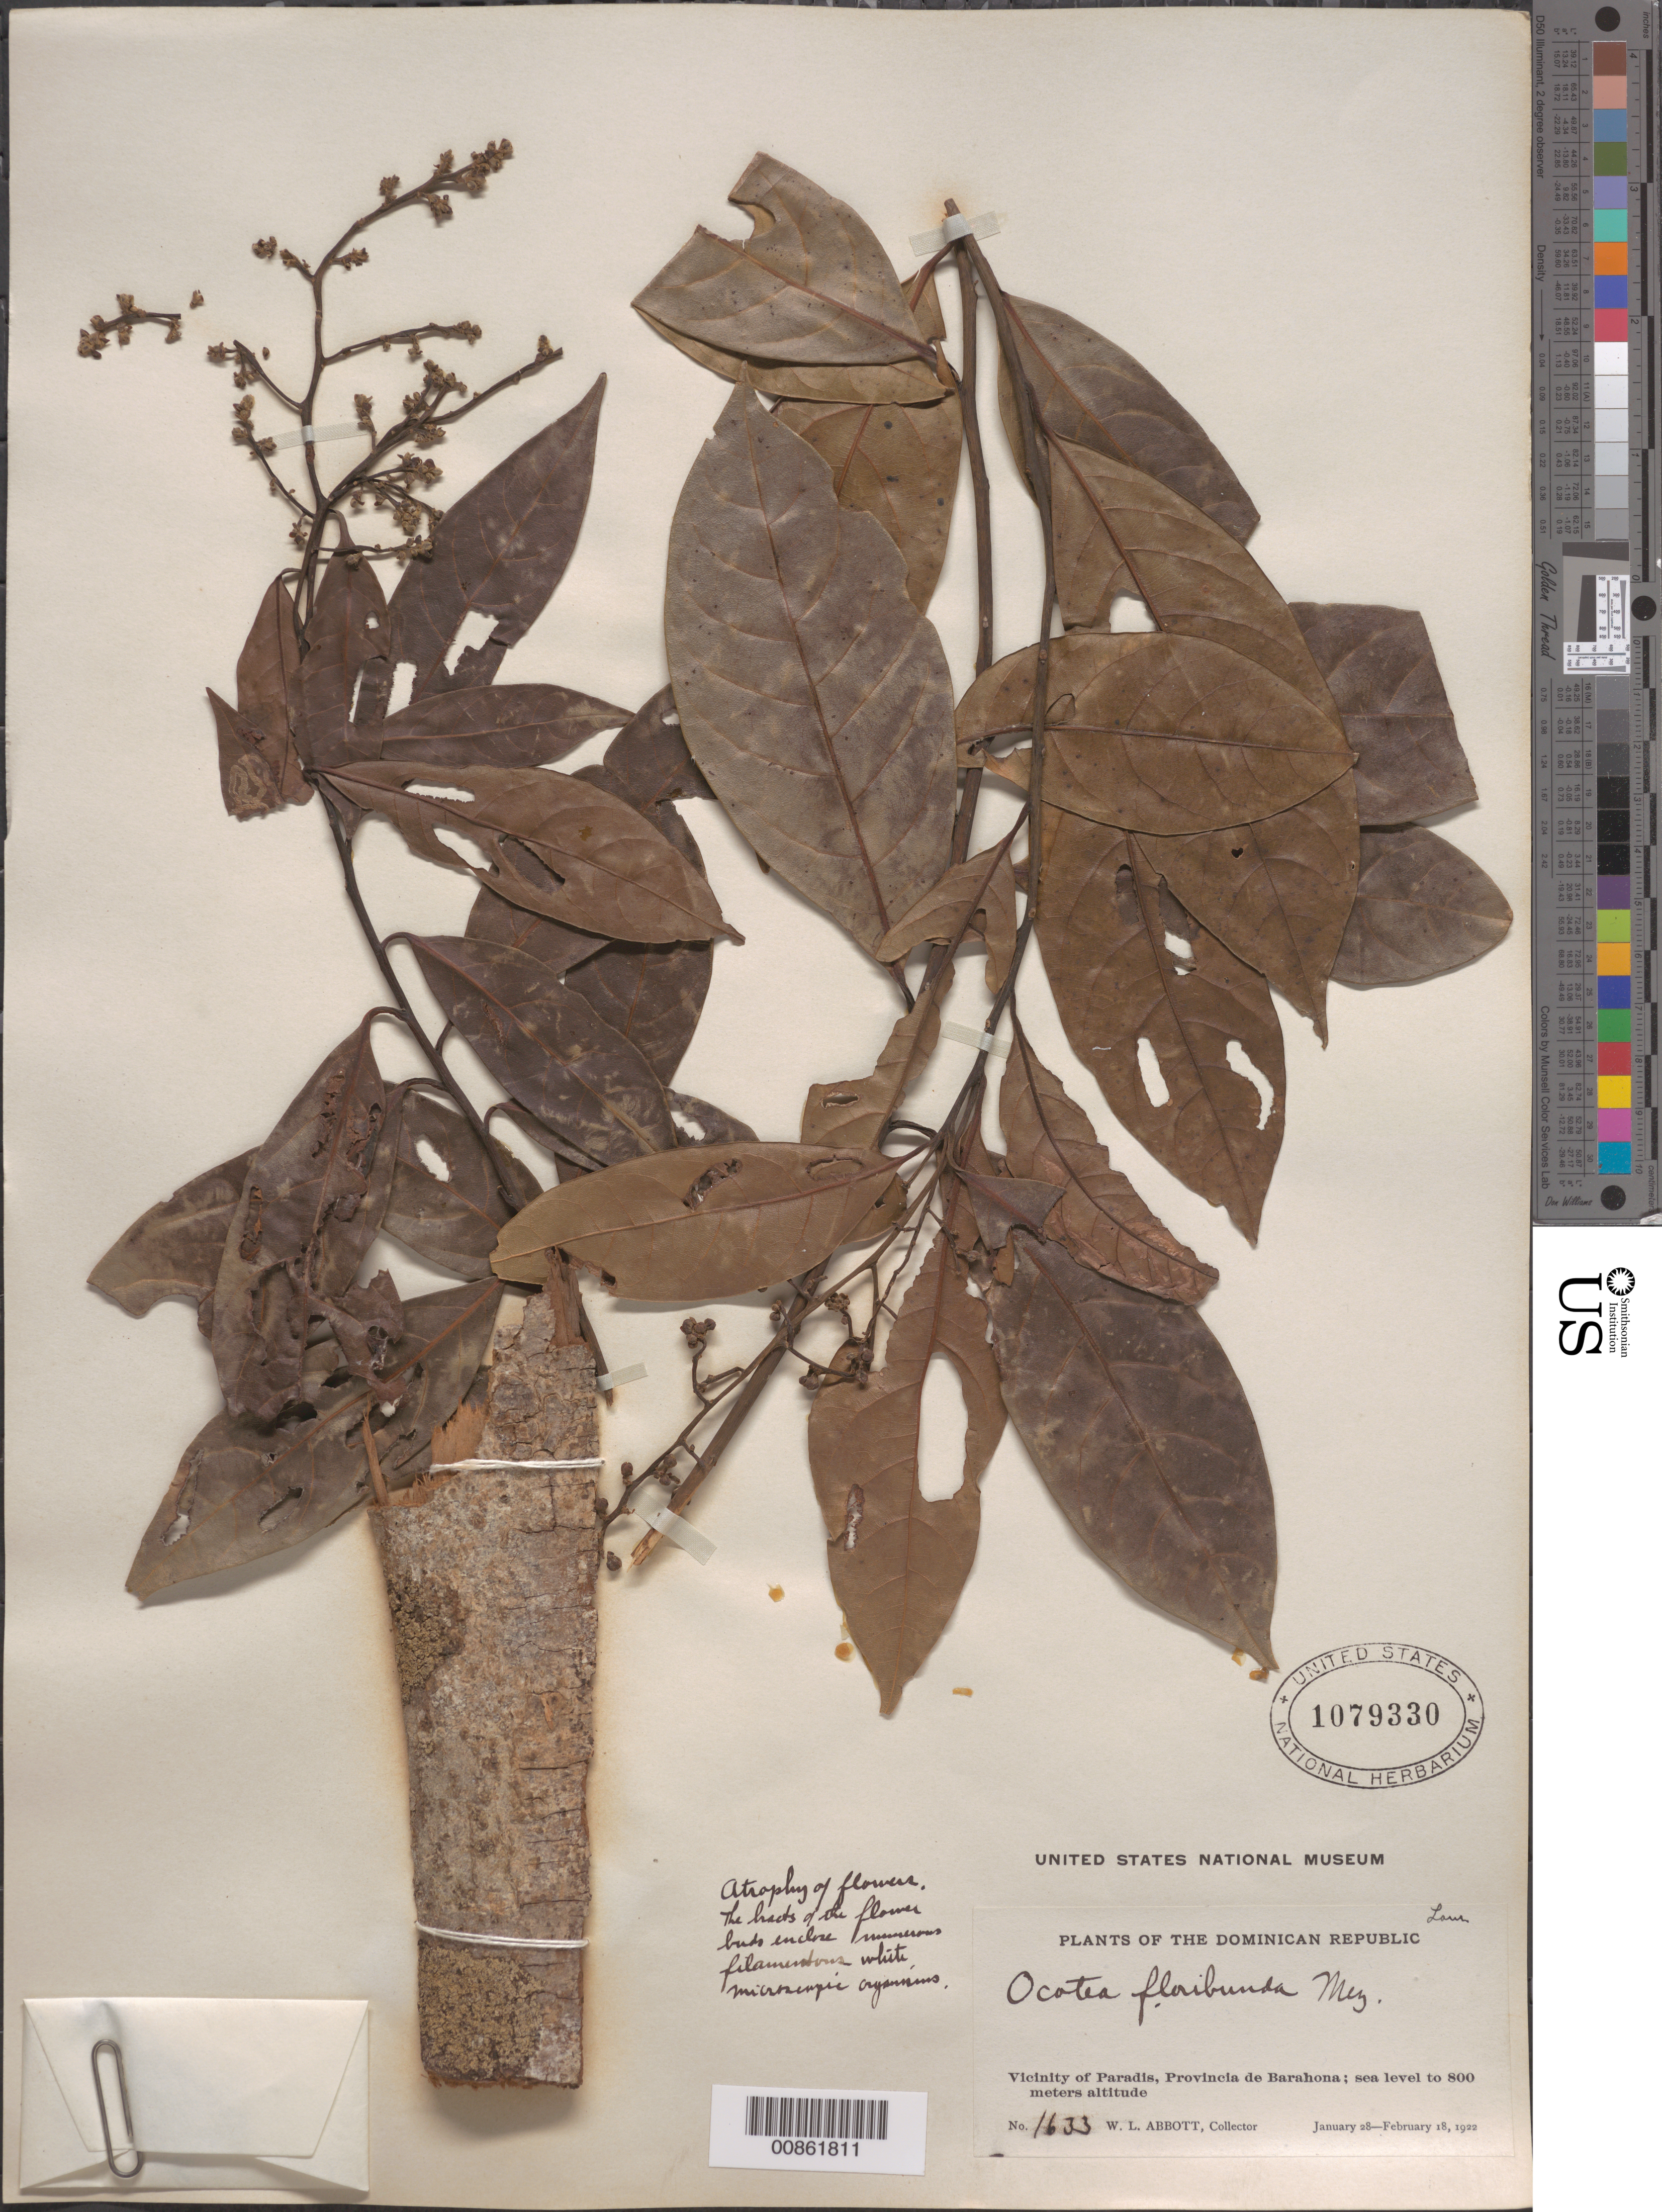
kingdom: Plantae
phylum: Tracheophyta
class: Magnoliopsida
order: Laurales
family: Lauraceae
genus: Ocotea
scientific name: Ocotea floribunda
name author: (Sw.) Mez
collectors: W. L. Abbott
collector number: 1633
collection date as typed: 28 Jan 1922 to 18 Feb 1922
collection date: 1922-01-28/1922-02-18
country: Dominican Republic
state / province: Barahona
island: Hispaniola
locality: Vicinity of Paradis.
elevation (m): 0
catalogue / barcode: US 1079330